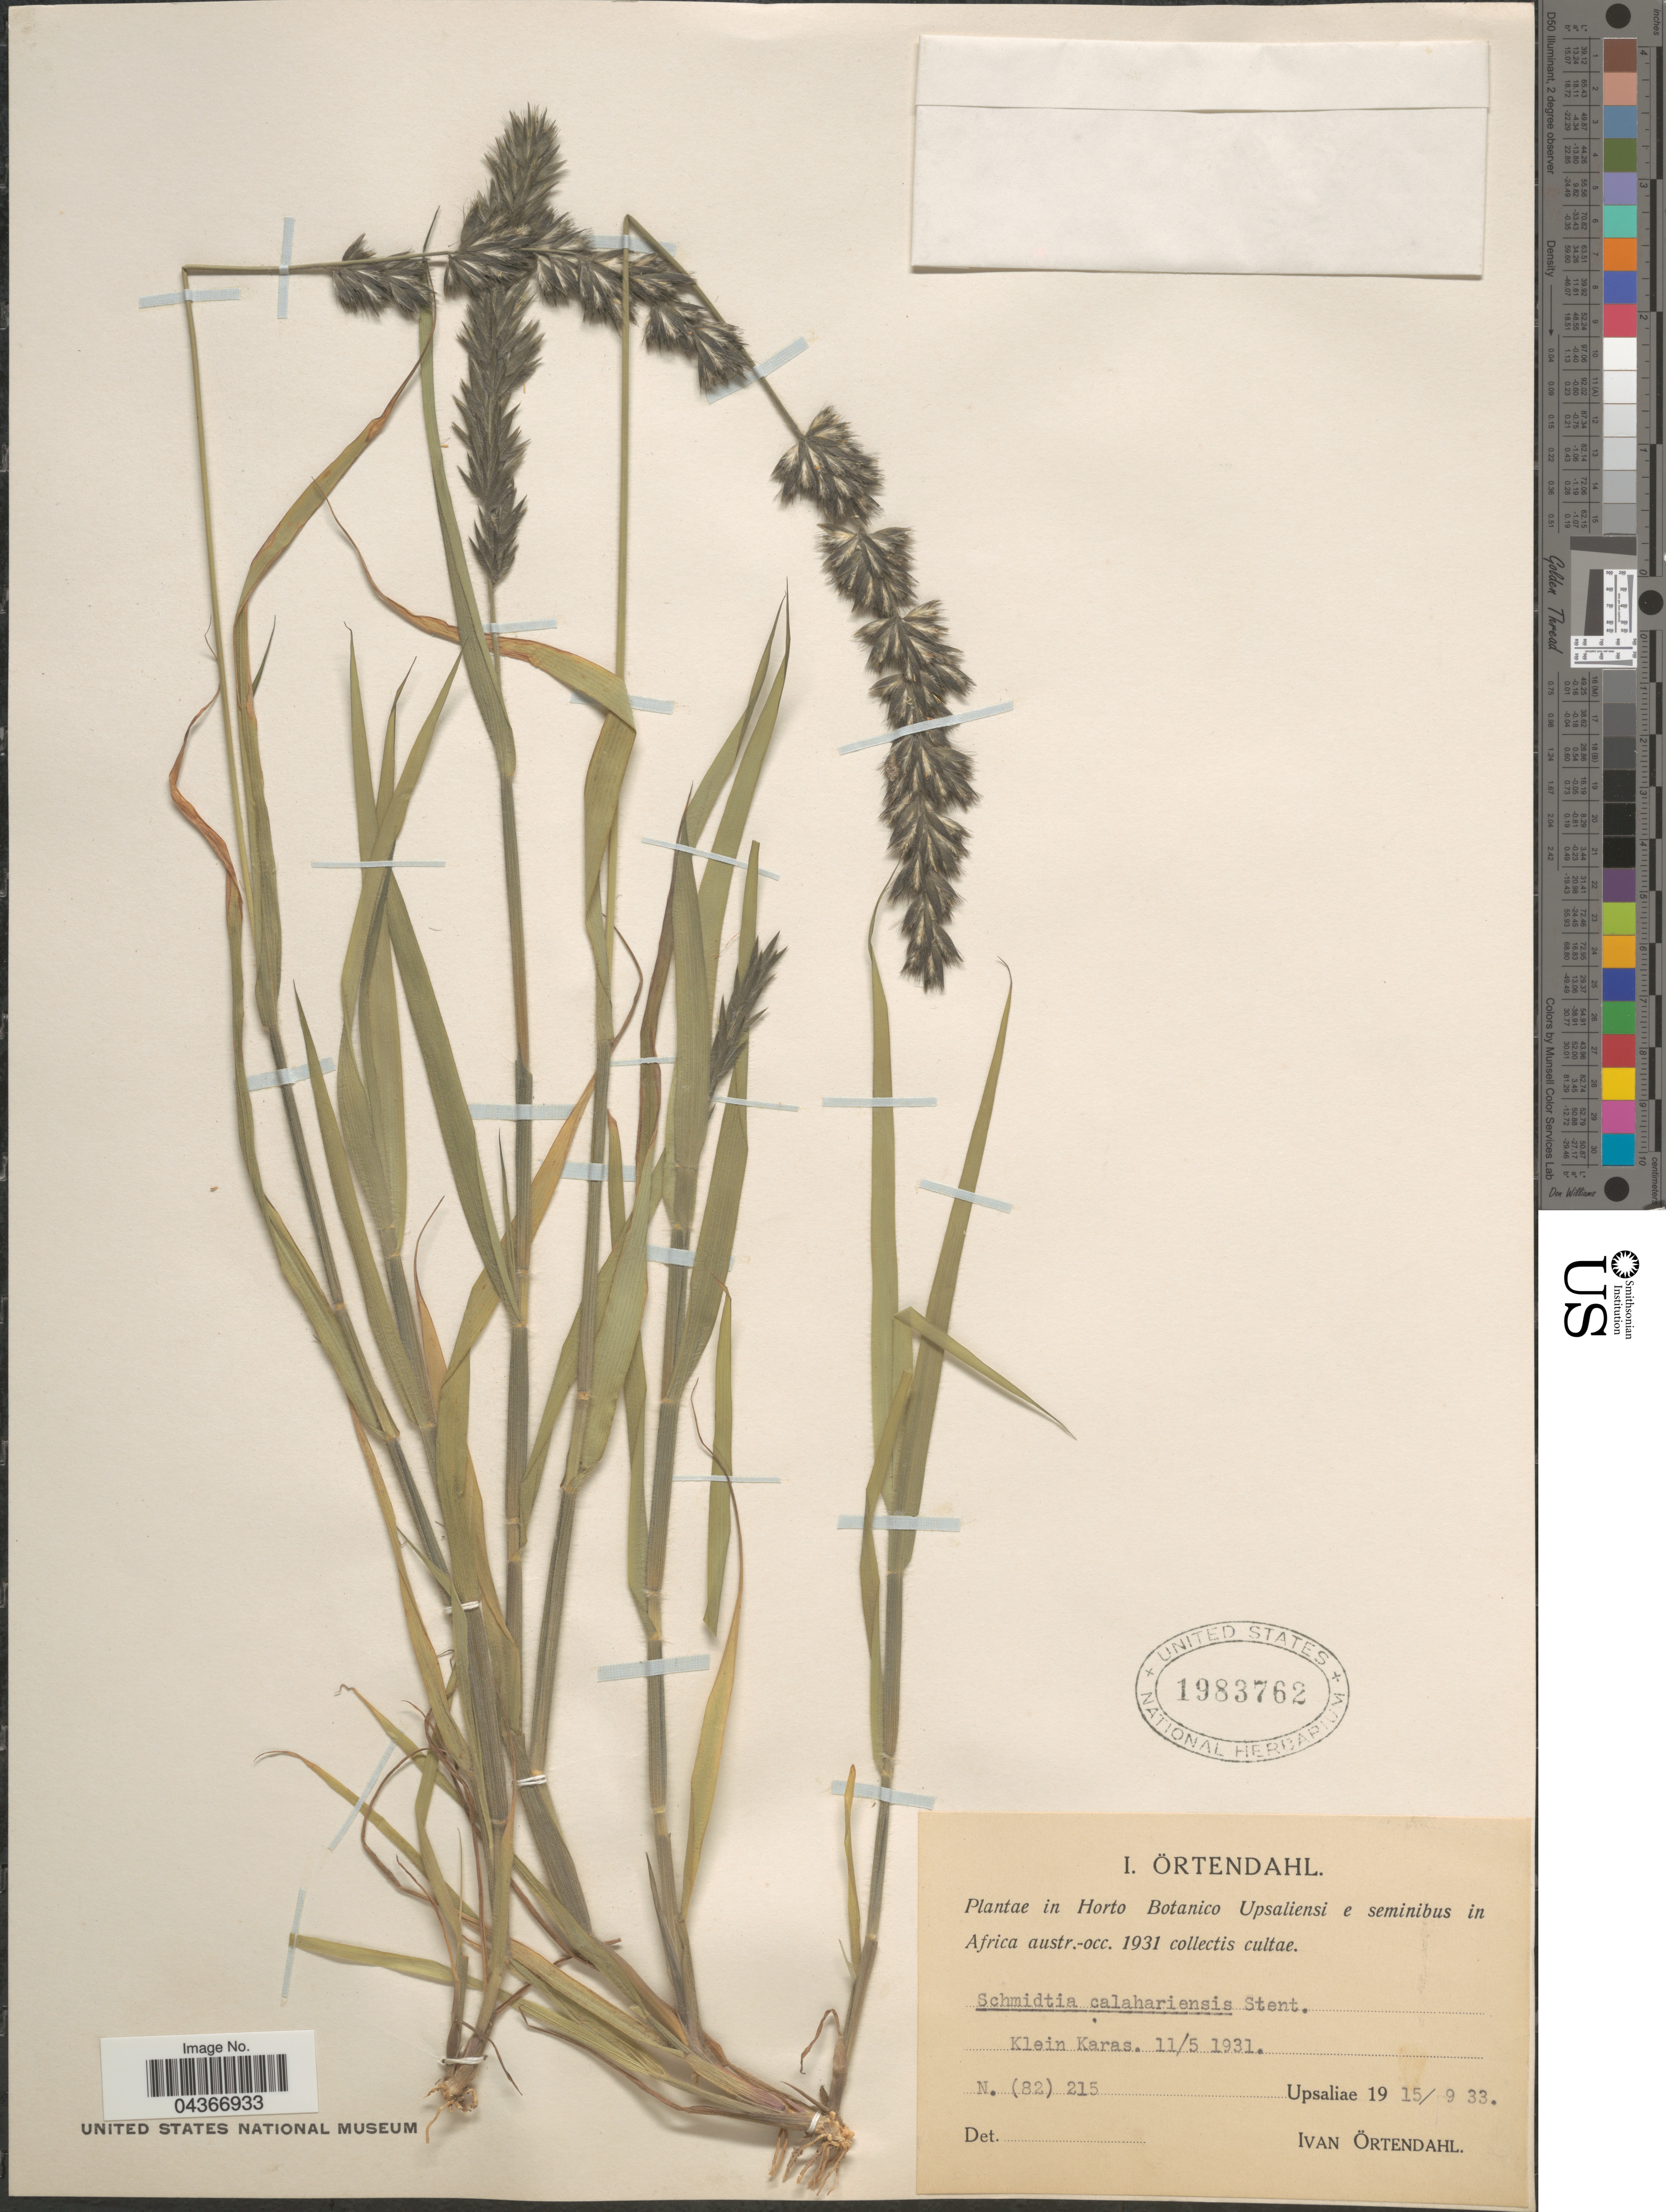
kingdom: Plantae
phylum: Tracheophyta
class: Liliopsida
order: Poales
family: Poaceae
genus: Schmidtia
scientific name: Schmidtia kalahariensis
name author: Stent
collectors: I. Ortendahl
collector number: (82)215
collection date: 1931-05-11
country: Namibia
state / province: Karas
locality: Horto Botanico Upsaliensi e seminibus in Africa austr.-occ. 1931. Klein Karas.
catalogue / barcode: US 1983762